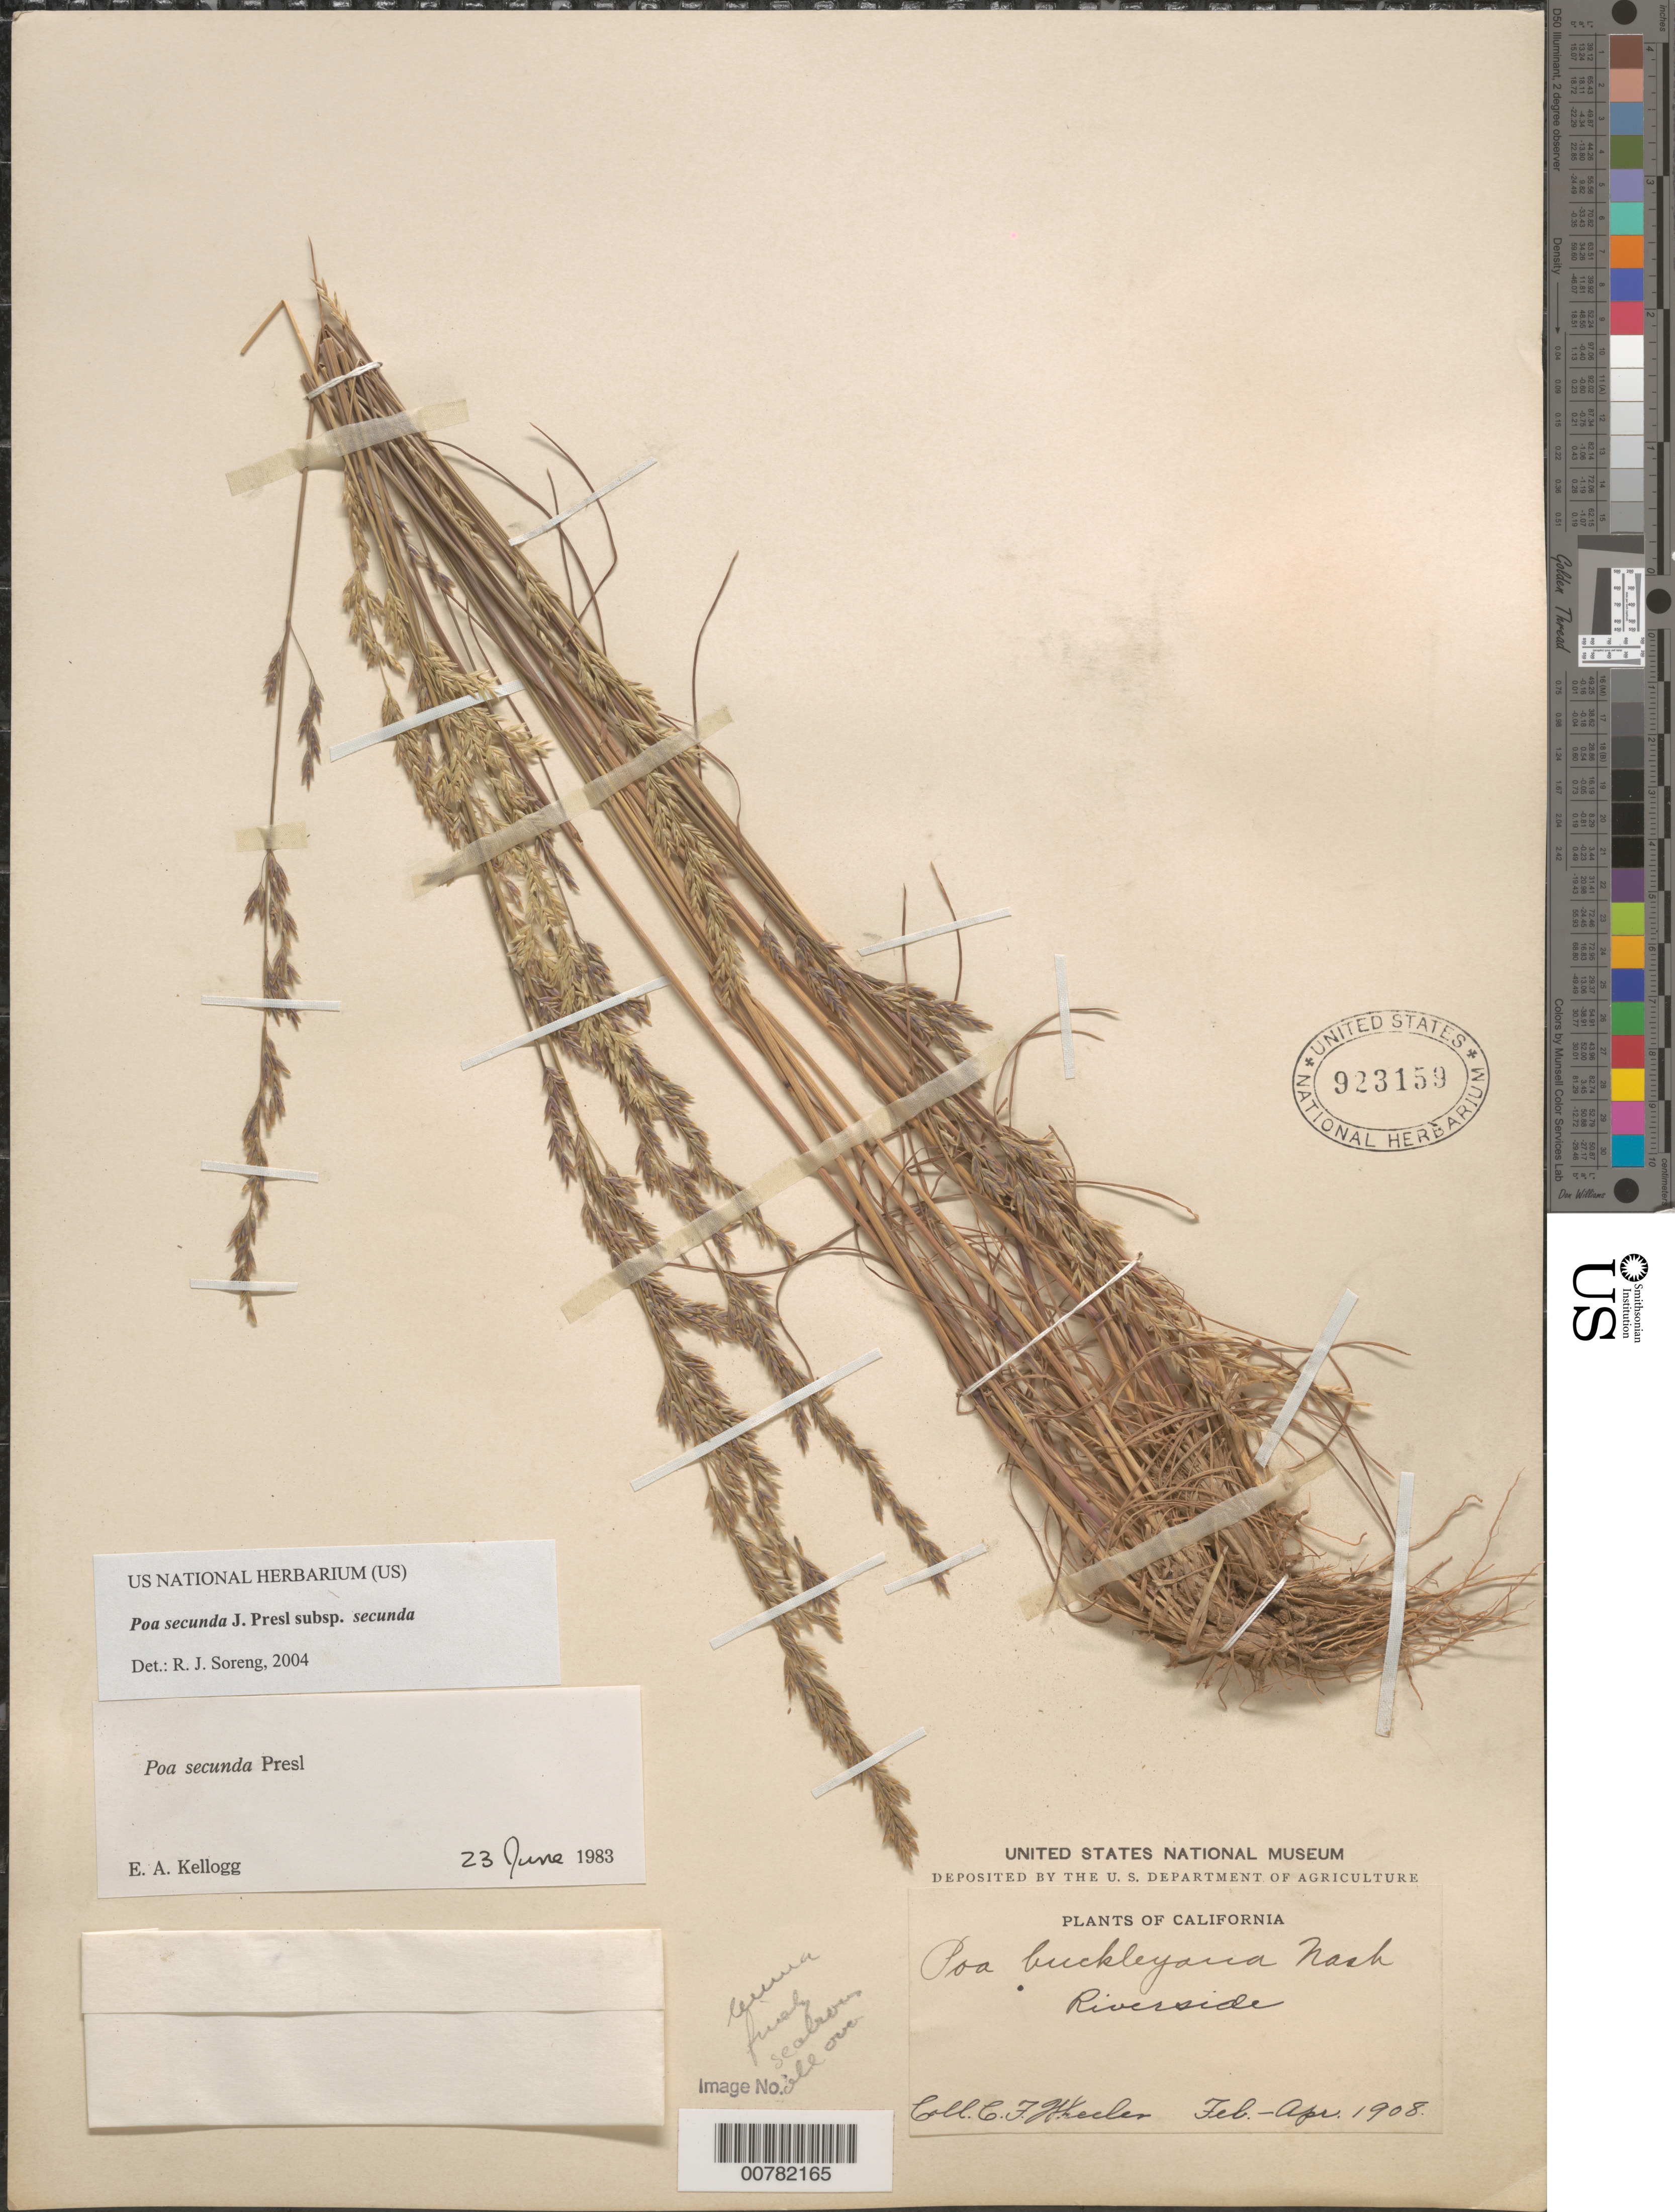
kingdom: Plantae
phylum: Tracheophyta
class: Liliopsida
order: Poales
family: Poaceae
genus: Poa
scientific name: Poa secunda subsp. secunda var. secunda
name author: J. Presl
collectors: C. Wheeler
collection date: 1908-02/1908-04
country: United States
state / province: California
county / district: Riverside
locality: Riverside.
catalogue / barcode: US 923159